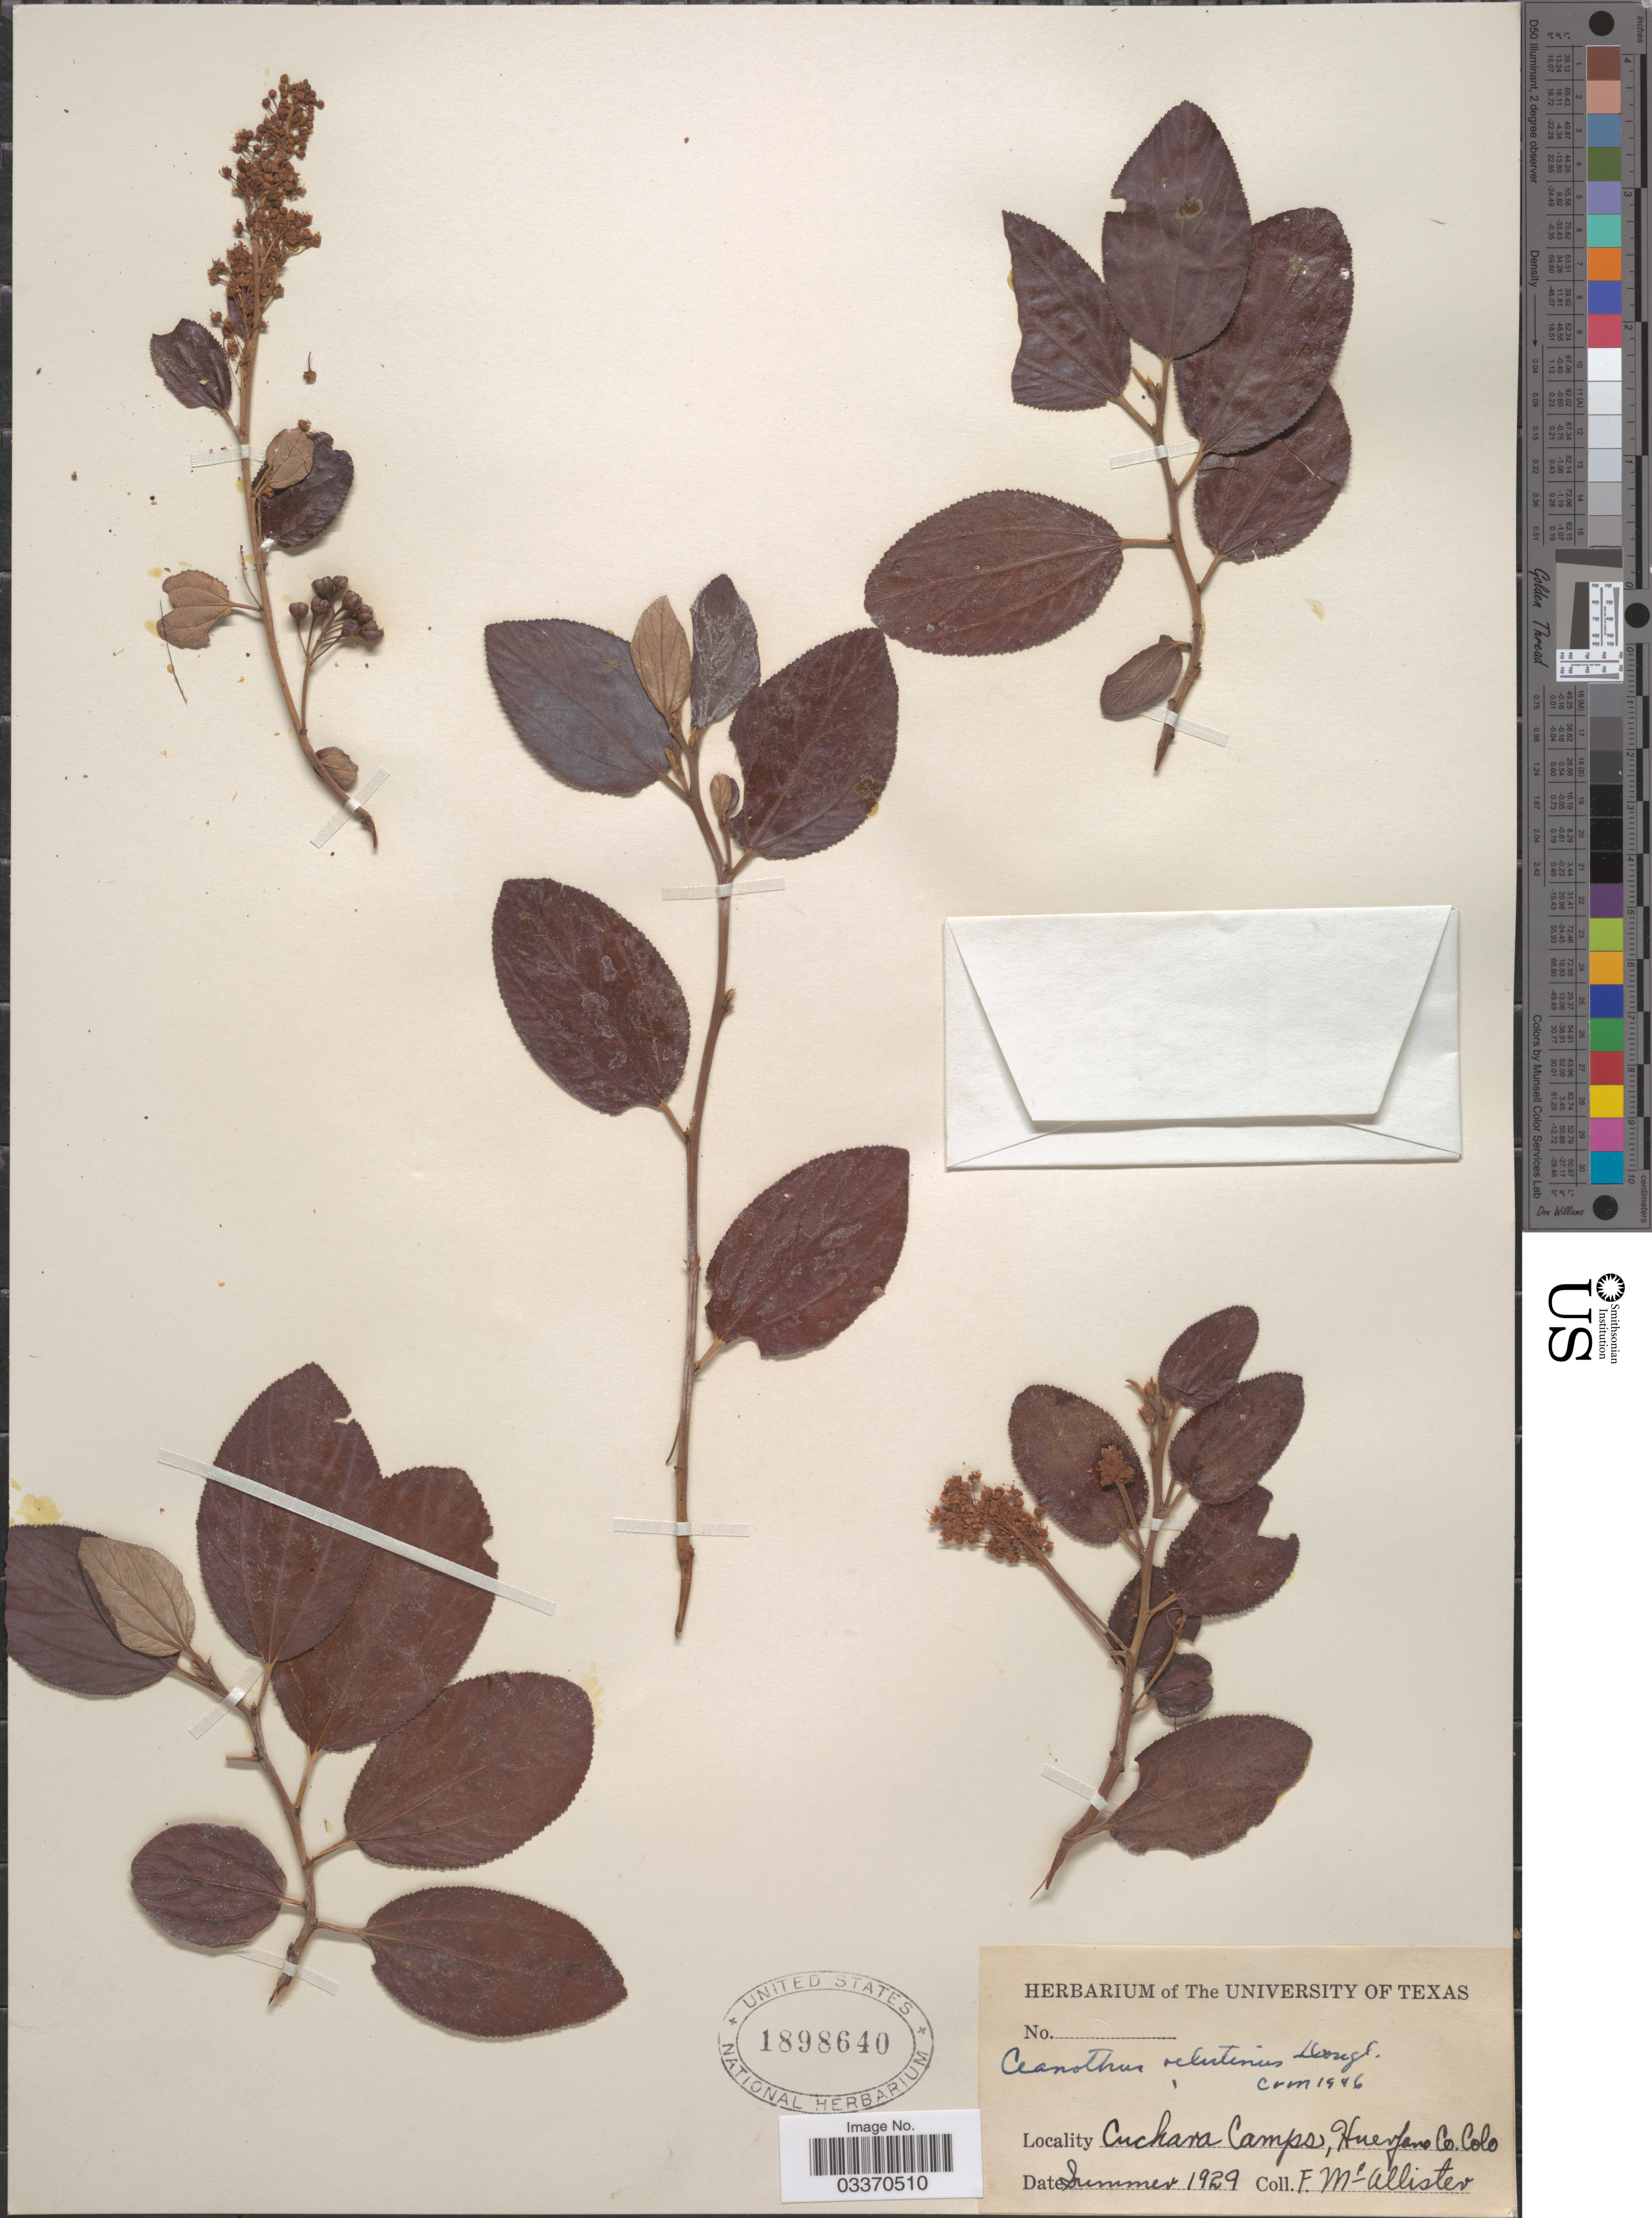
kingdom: Plantae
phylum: Tracheophyta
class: Magnoliopsida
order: Rosales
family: Rhamnaceae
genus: Ceanothus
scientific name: Ceanothus velutinus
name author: Douglas ex Hook.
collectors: F. McAllister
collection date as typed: Summer 1929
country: United States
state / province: Colorado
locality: Cuchara Camps, Huerfano Co.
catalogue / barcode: US 1898640